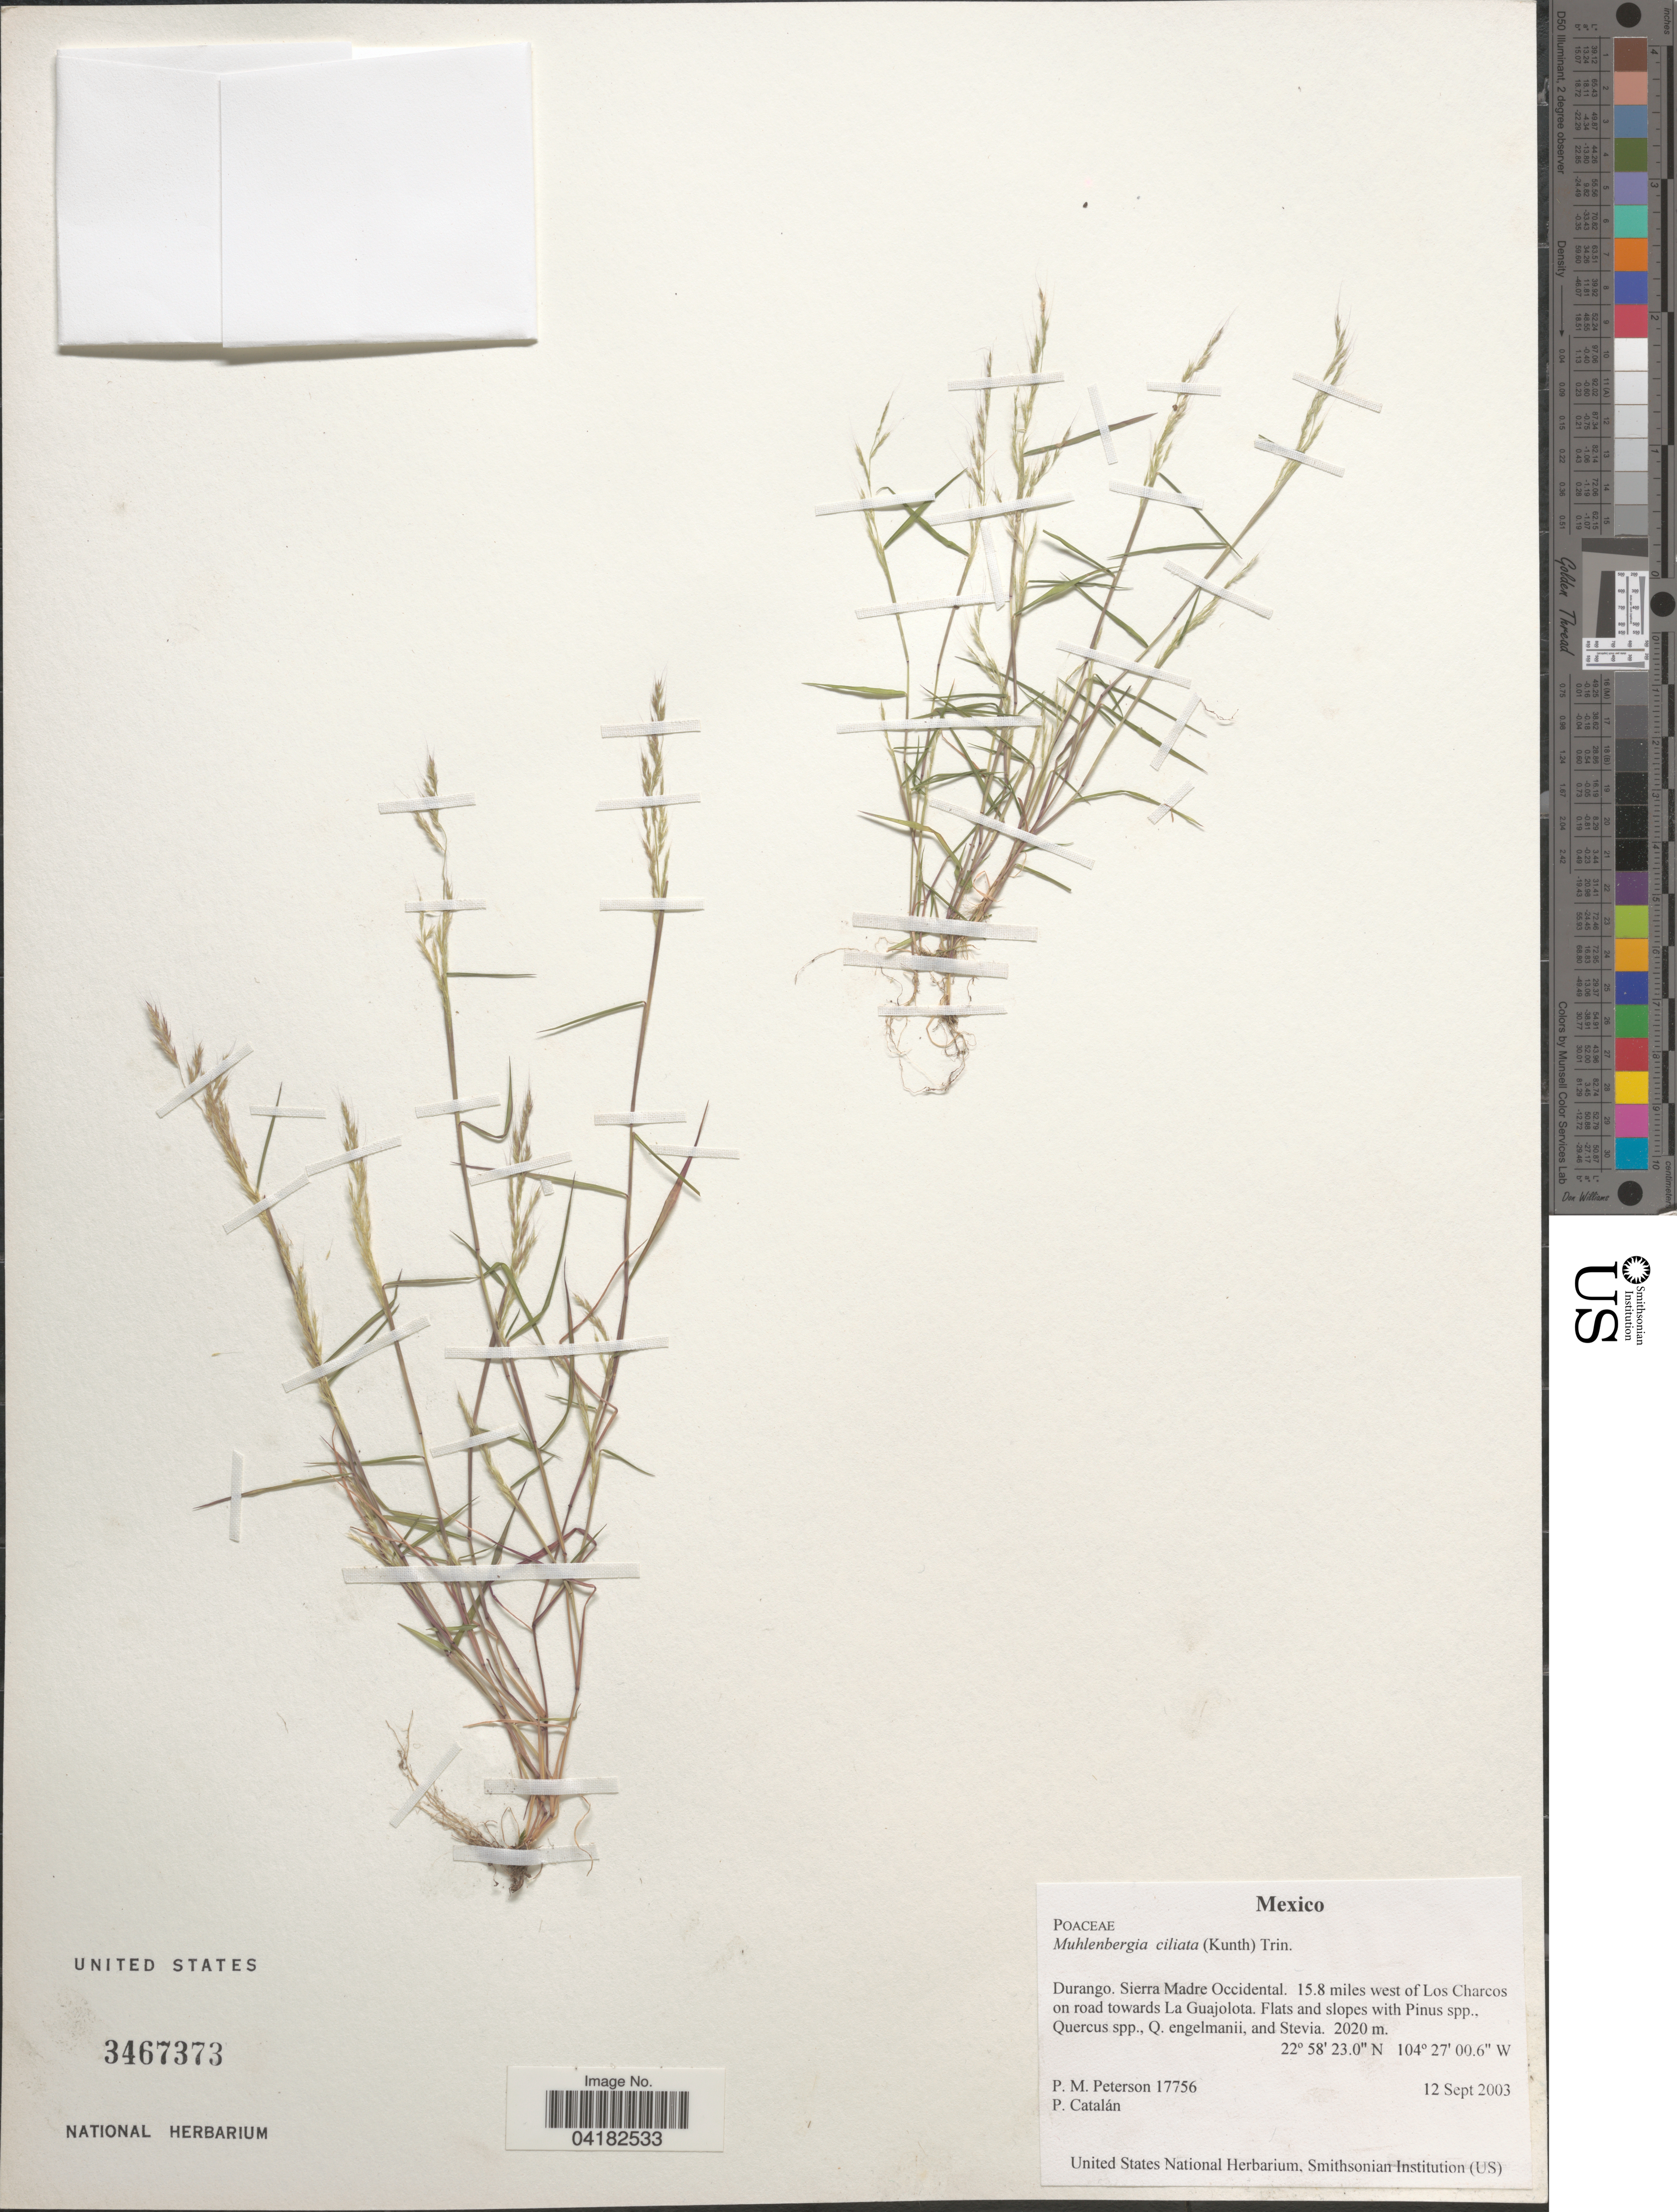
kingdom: Plantae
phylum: Tracheophyta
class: Liliopsida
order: Poales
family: Poaceae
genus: Muhlenbergia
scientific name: Muhlenbergia ciliata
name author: (Kunth) Trin.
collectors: P. M. Peterson & P. Catalán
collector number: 17756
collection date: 2003-09-12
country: Mexico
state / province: Durango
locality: Sierra Madre Occidental. 15.8 miles west of Los Charcos on road towards La Guajolota.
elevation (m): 2020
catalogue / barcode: US 3467373